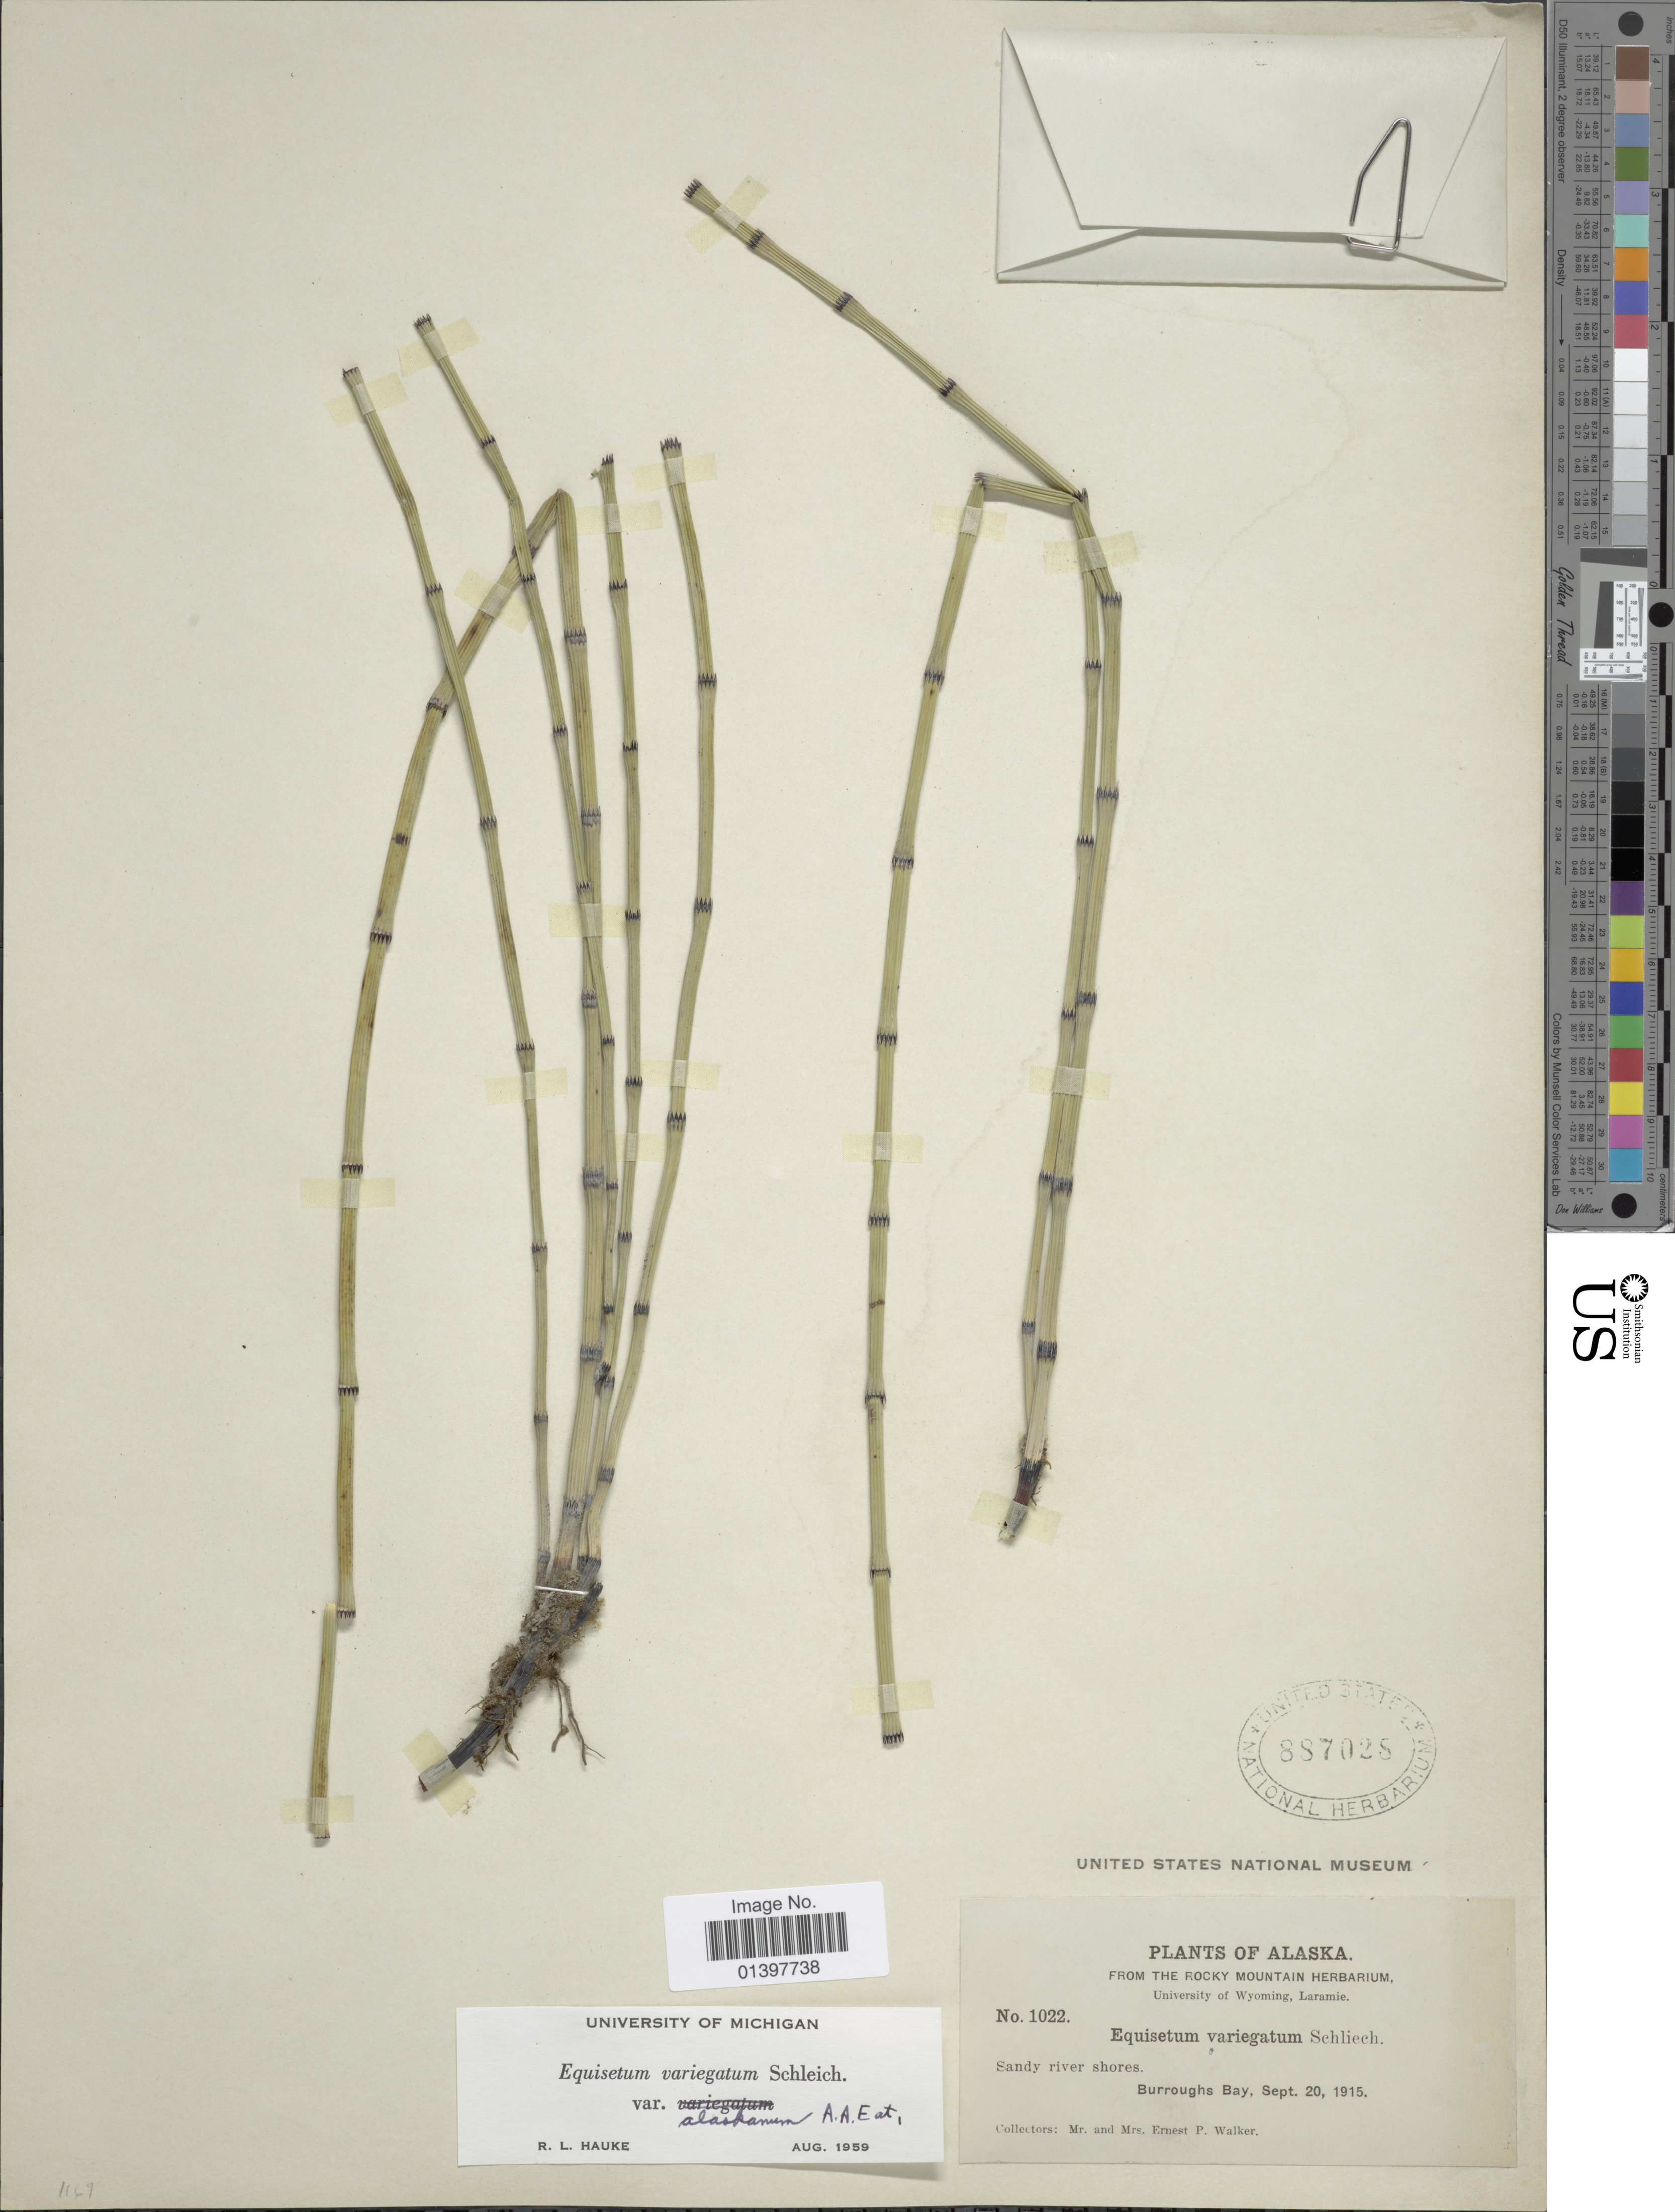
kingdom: Plantae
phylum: Tracheophyta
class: Polypodiopsida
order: Equisetales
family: Equisetaceae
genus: Equisetum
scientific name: Equisetum variegatum var. alaskanum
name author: A.A. Eaton ex Trel. in Harriman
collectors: E. P. Walker & E. Walker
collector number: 1022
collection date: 1915-09-20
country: United States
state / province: Alaska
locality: Sandy river shores, Burroughs Bay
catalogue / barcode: US 887028